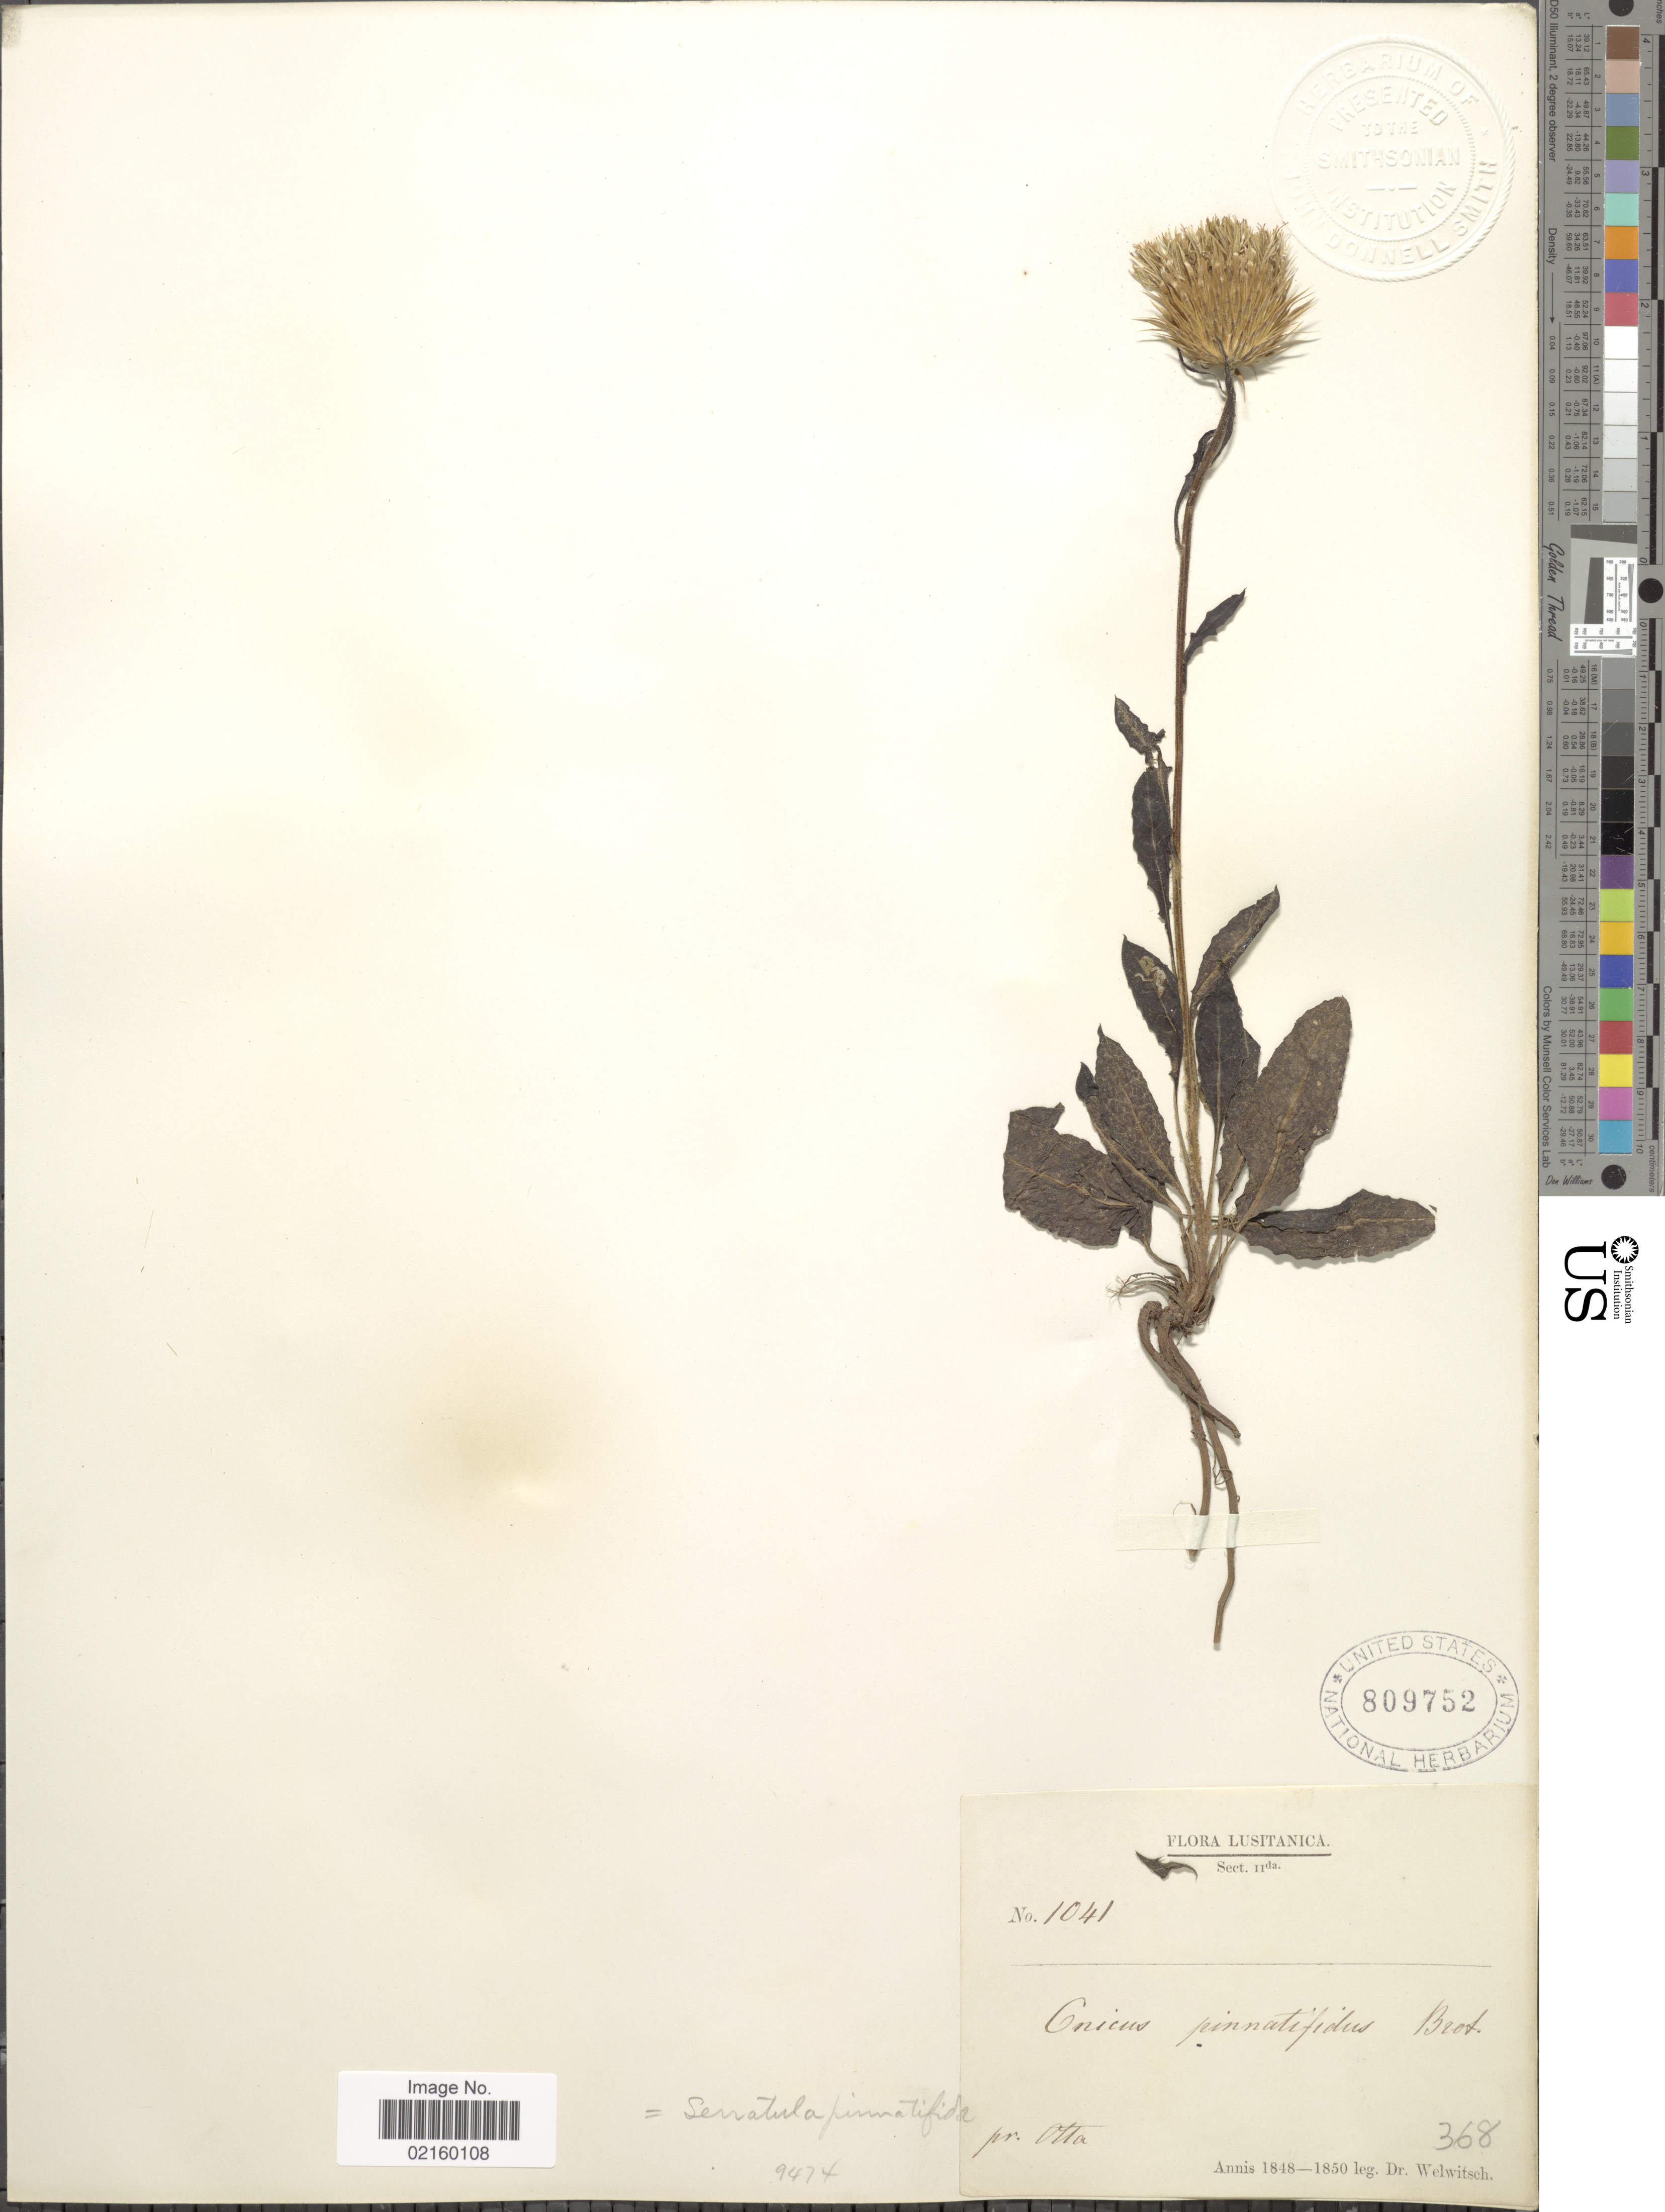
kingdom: Plantae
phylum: Tracheophyta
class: Magnoliopsida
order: Asterales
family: Asteraceae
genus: Klasea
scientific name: Klasea pinnatifida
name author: (Cav.) Talavera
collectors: -. Welwitsch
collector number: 1041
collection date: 1848/1850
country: Portugal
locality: Sect. IIda., pr. Otta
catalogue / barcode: US 809752